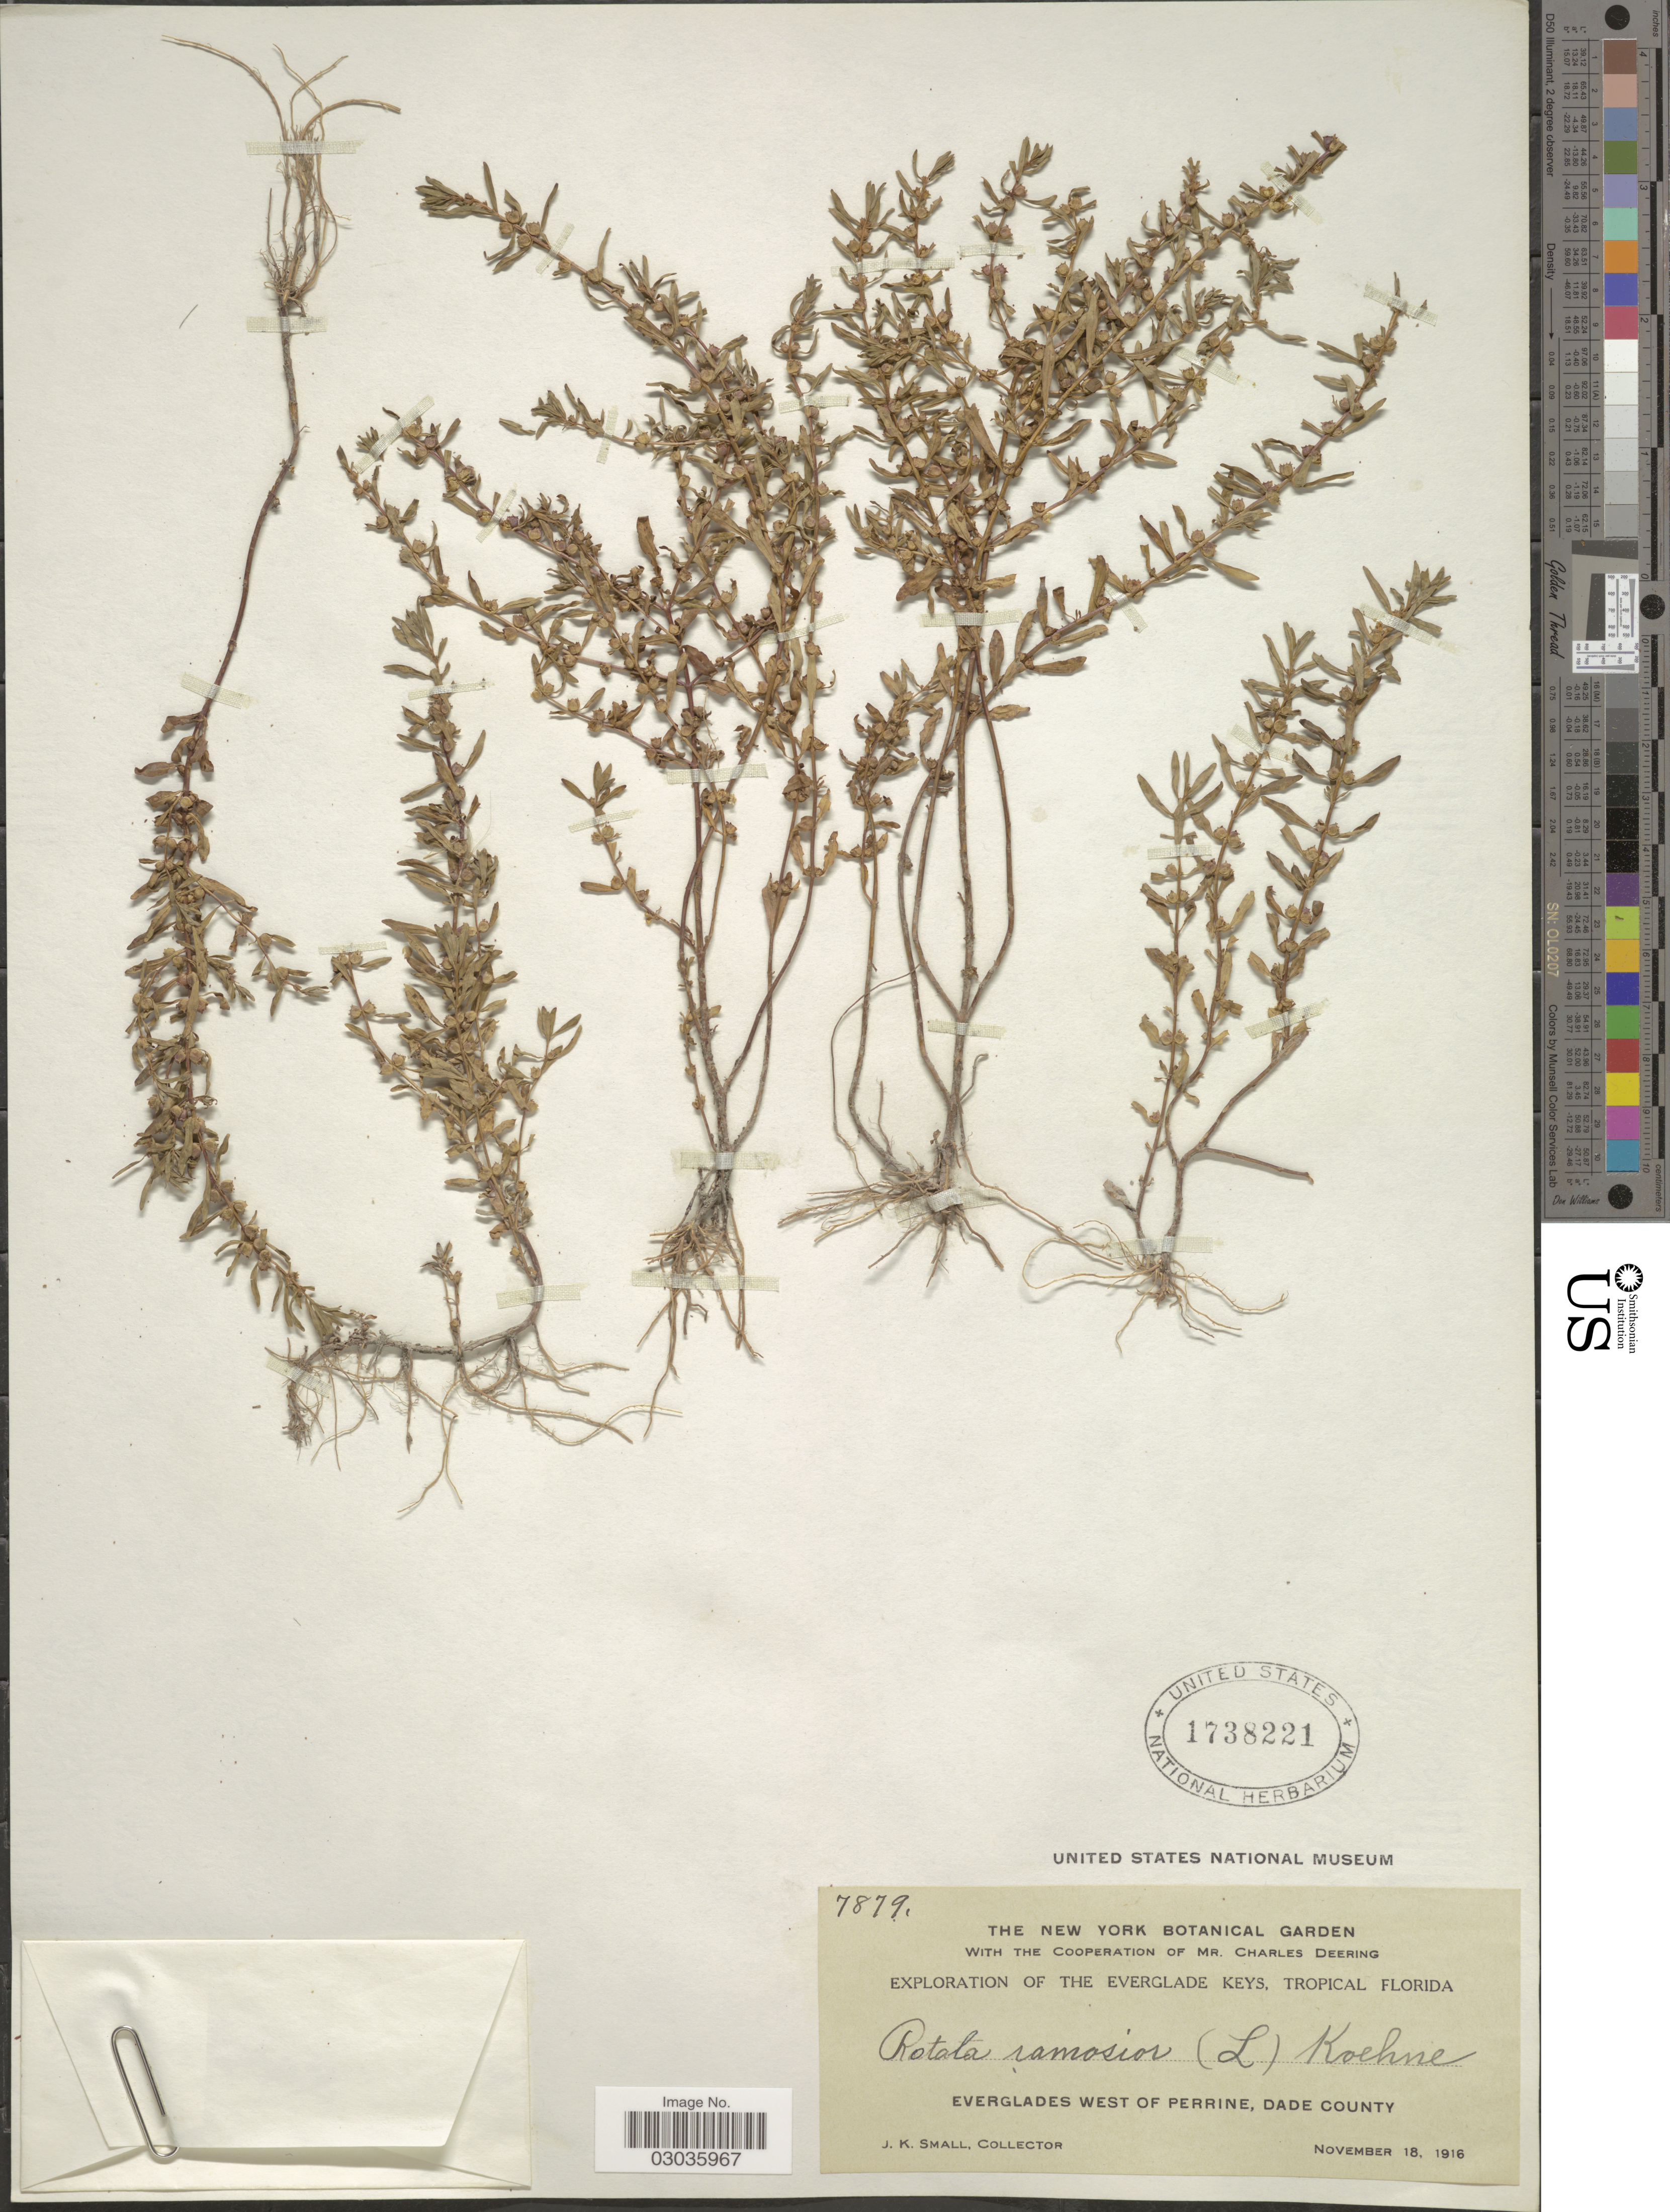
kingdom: Plantae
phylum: Tracheophyta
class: Magnoliopsida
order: Myrtales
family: Lythraceae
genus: Rotala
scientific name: Rotala ramosior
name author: (L.) Koehne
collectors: J. K. Small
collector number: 7879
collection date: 1916-11-18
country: United States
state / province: Florida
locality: The Everglades Keys, Tropical Florida, Everglades west of Perrine, Dade County.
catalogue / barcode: US 1738221